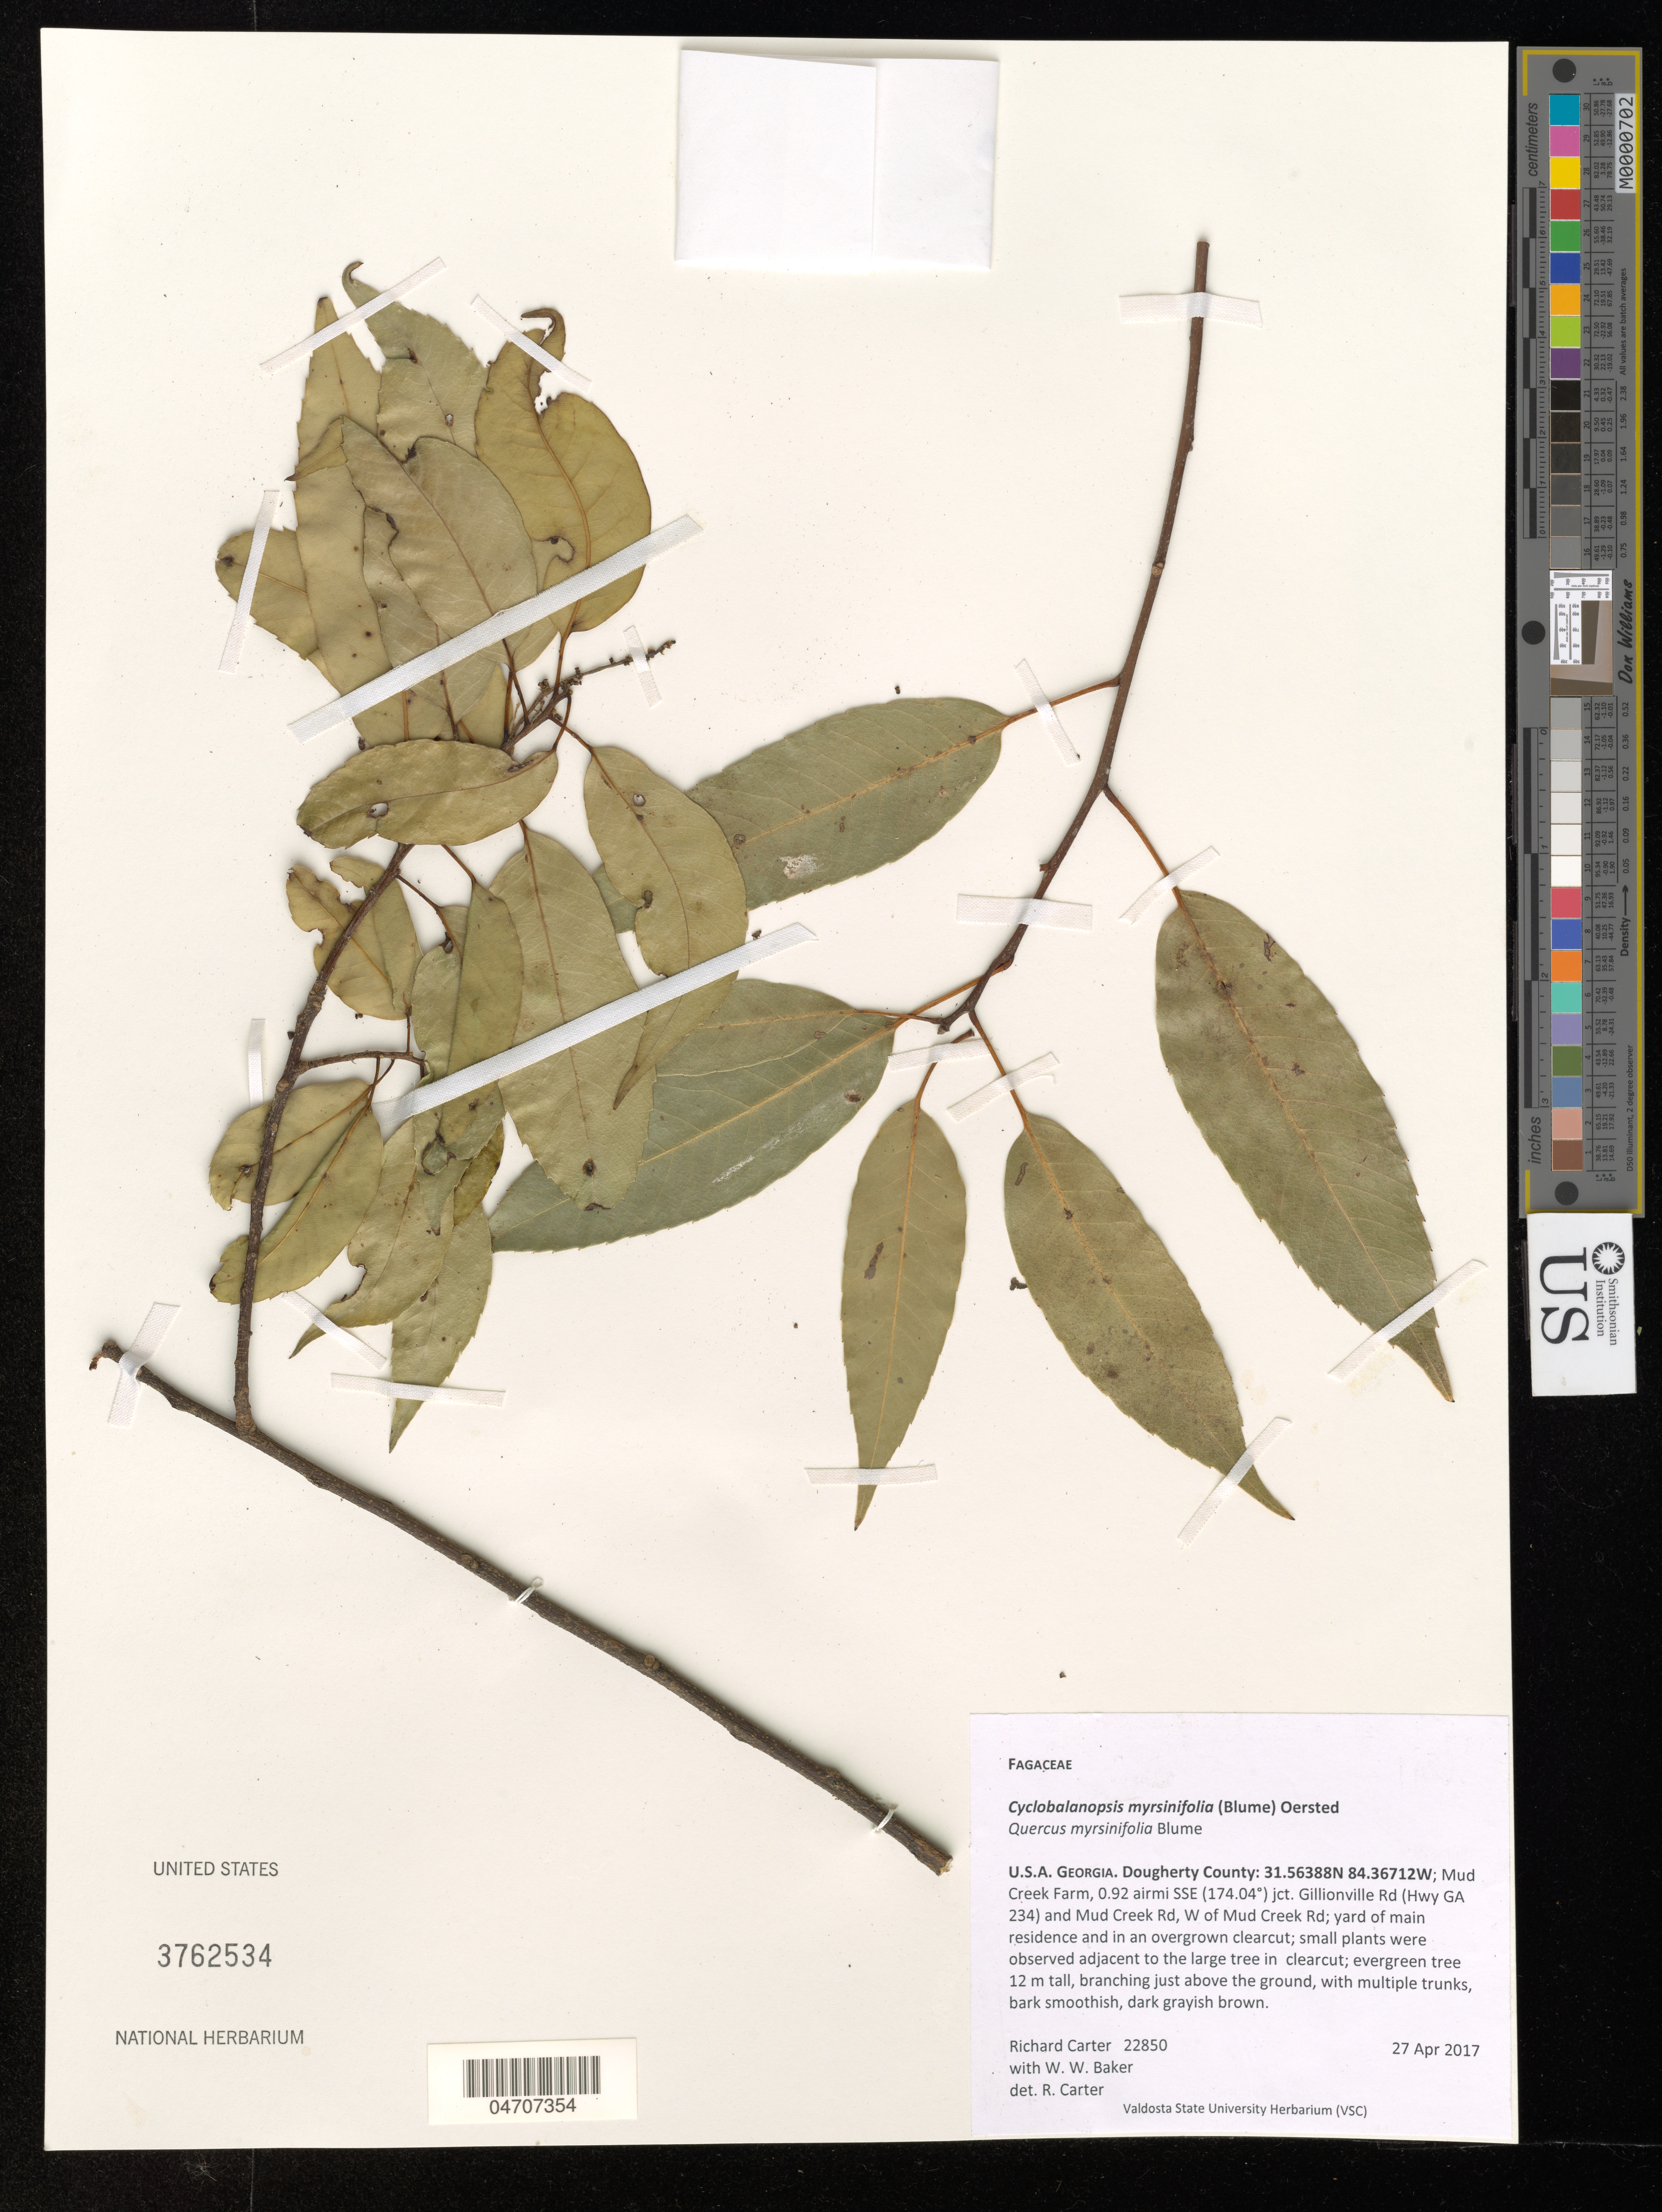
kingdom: Plantae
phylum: Tracheophyta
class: Magnoliopsida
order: Fagales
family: Fagaceae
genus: Cyclobalanopsis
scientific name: Cyclobalanopsis myrsinifolia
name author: Oerst.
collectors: R. Carter & W. Baker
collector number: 22850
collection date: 2017-04-27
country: United States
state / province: Georgia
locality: Dougherty County: Mud Creek Farm, 0.92 airmi SSE (174.04º) jct. Gillionville Rd (Hwy GA 234) and Mud Creek Rd, W of Mud Creek Rd.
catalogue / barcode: US 3762534